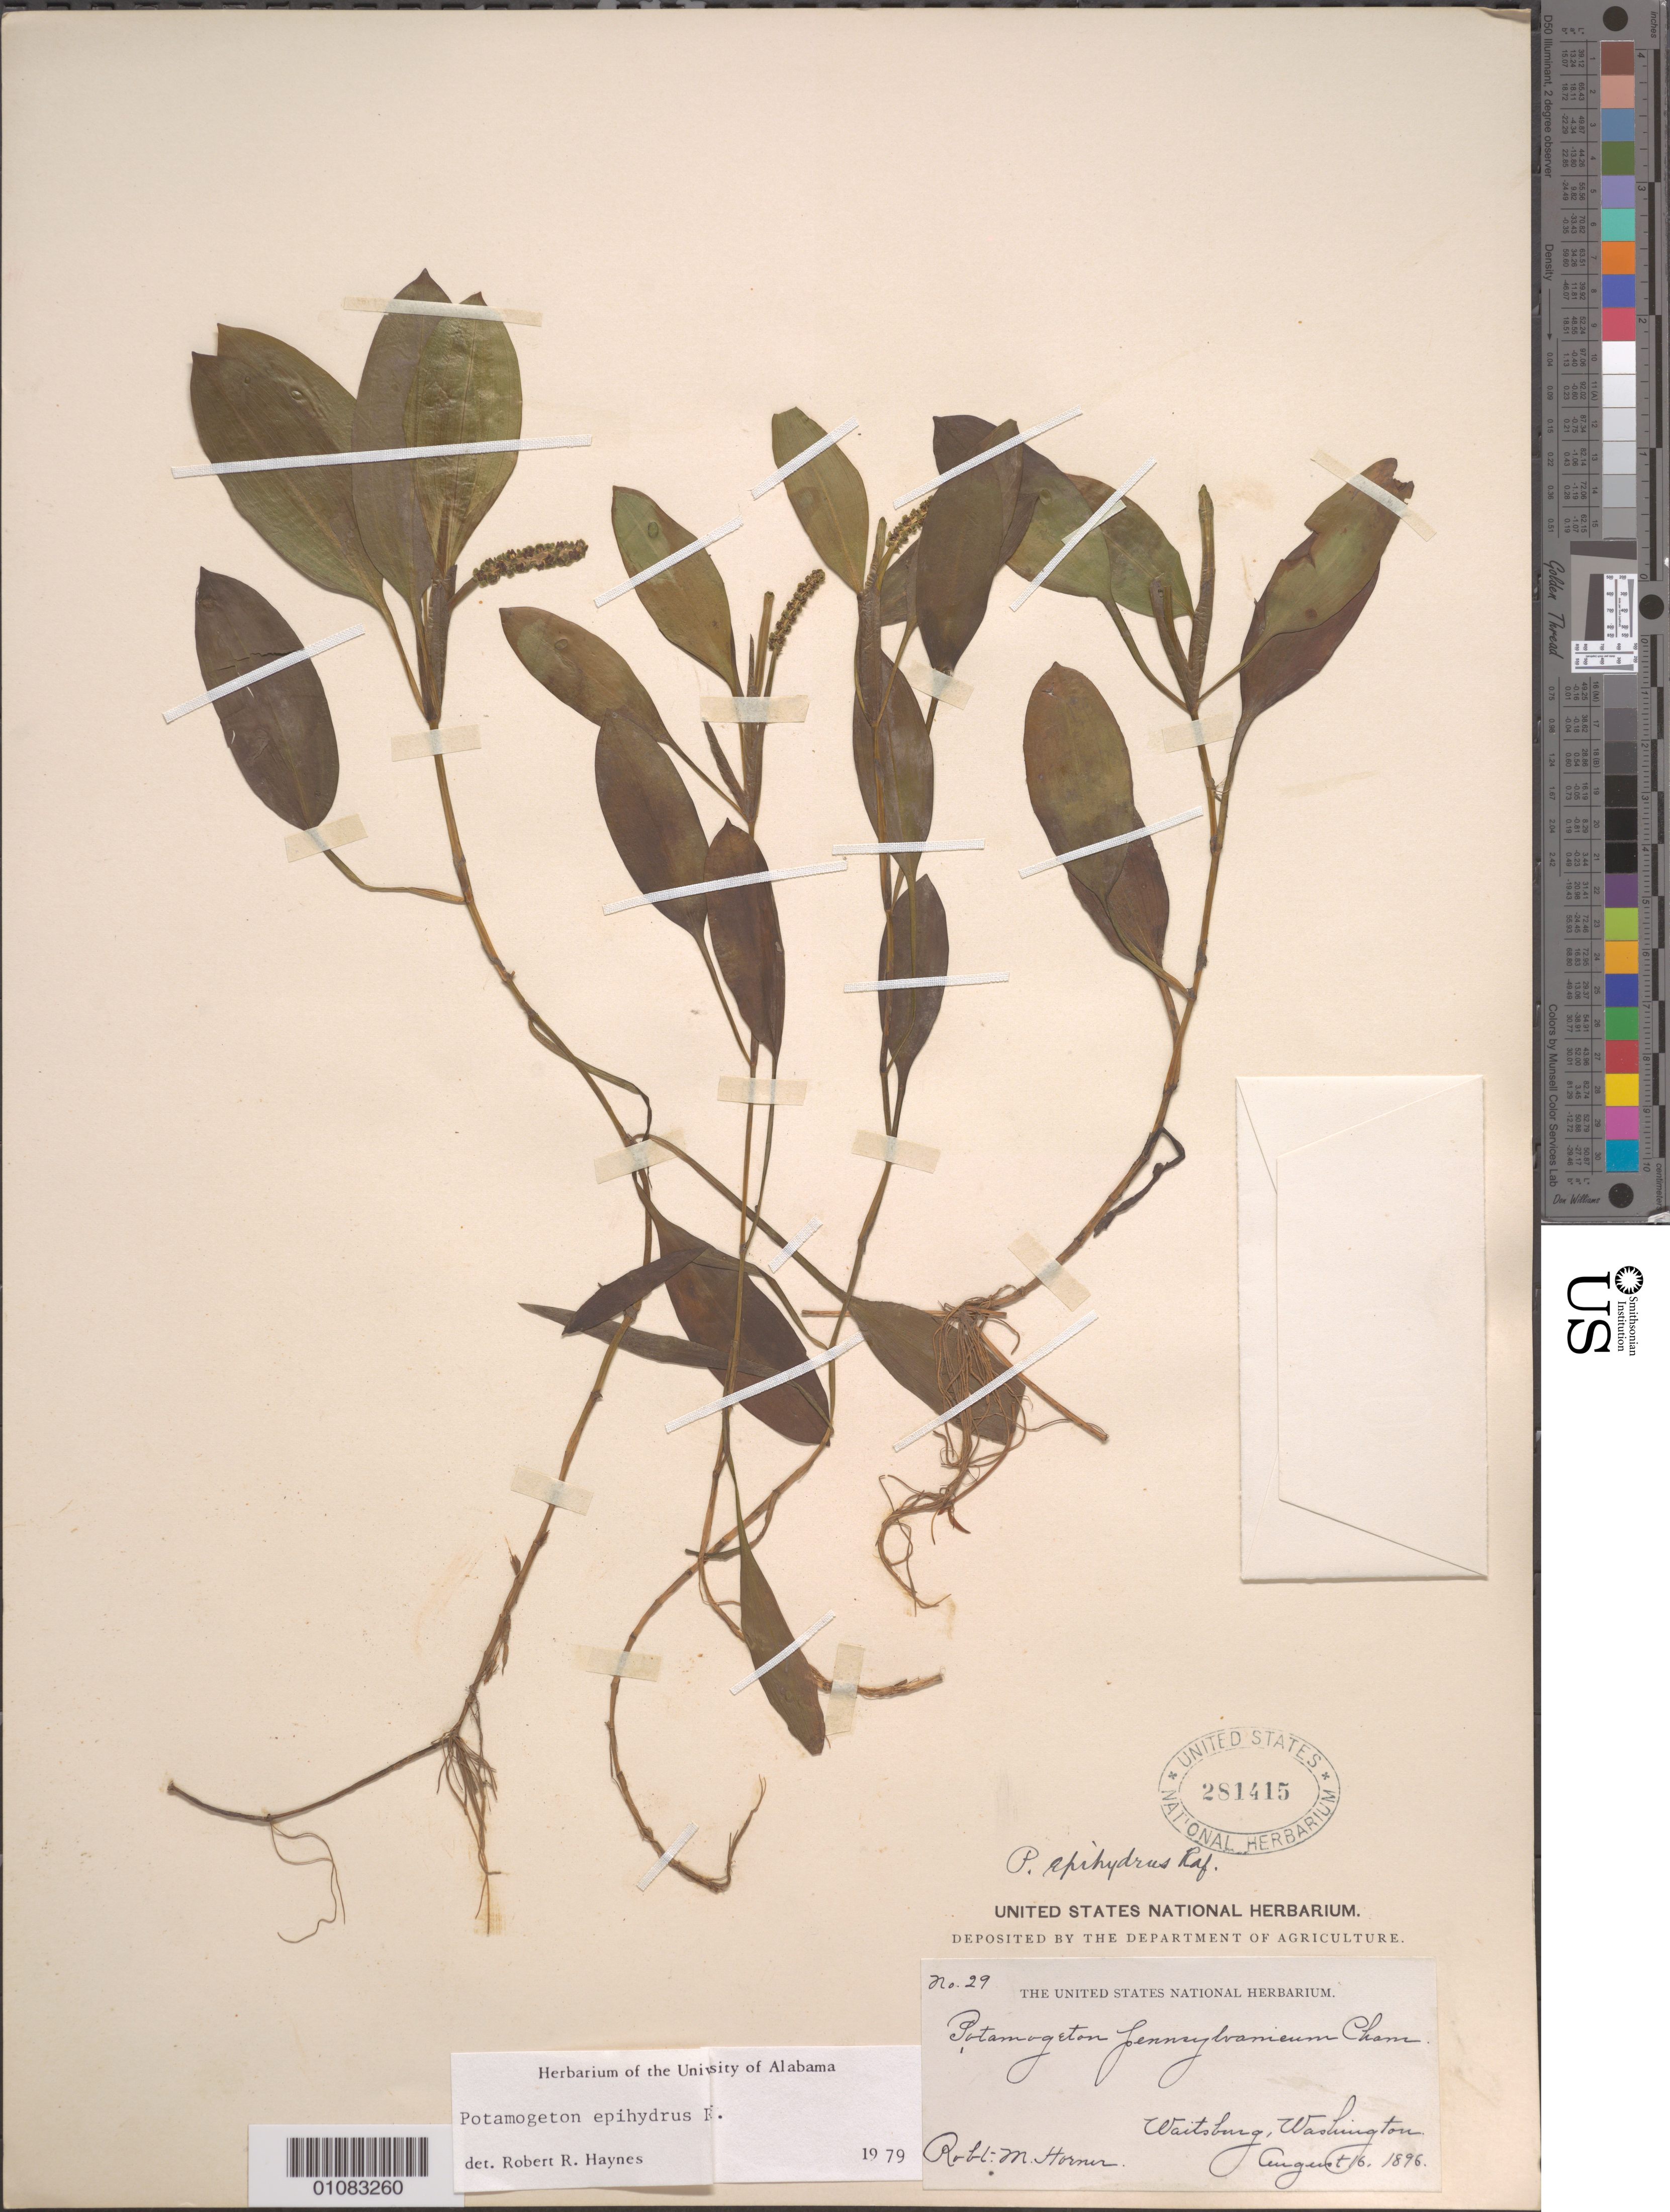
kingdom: Plantae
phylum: Tracheophyta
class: Liliopsida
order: Alismatales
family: Potamogetonaceae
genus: Potamogeton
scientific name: Potamogeton epihydrus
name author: Raf.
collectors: R. Horner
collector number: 29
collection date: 1896-08-16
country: United States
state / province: Washington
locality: Waitsburg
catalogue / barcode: US 281415